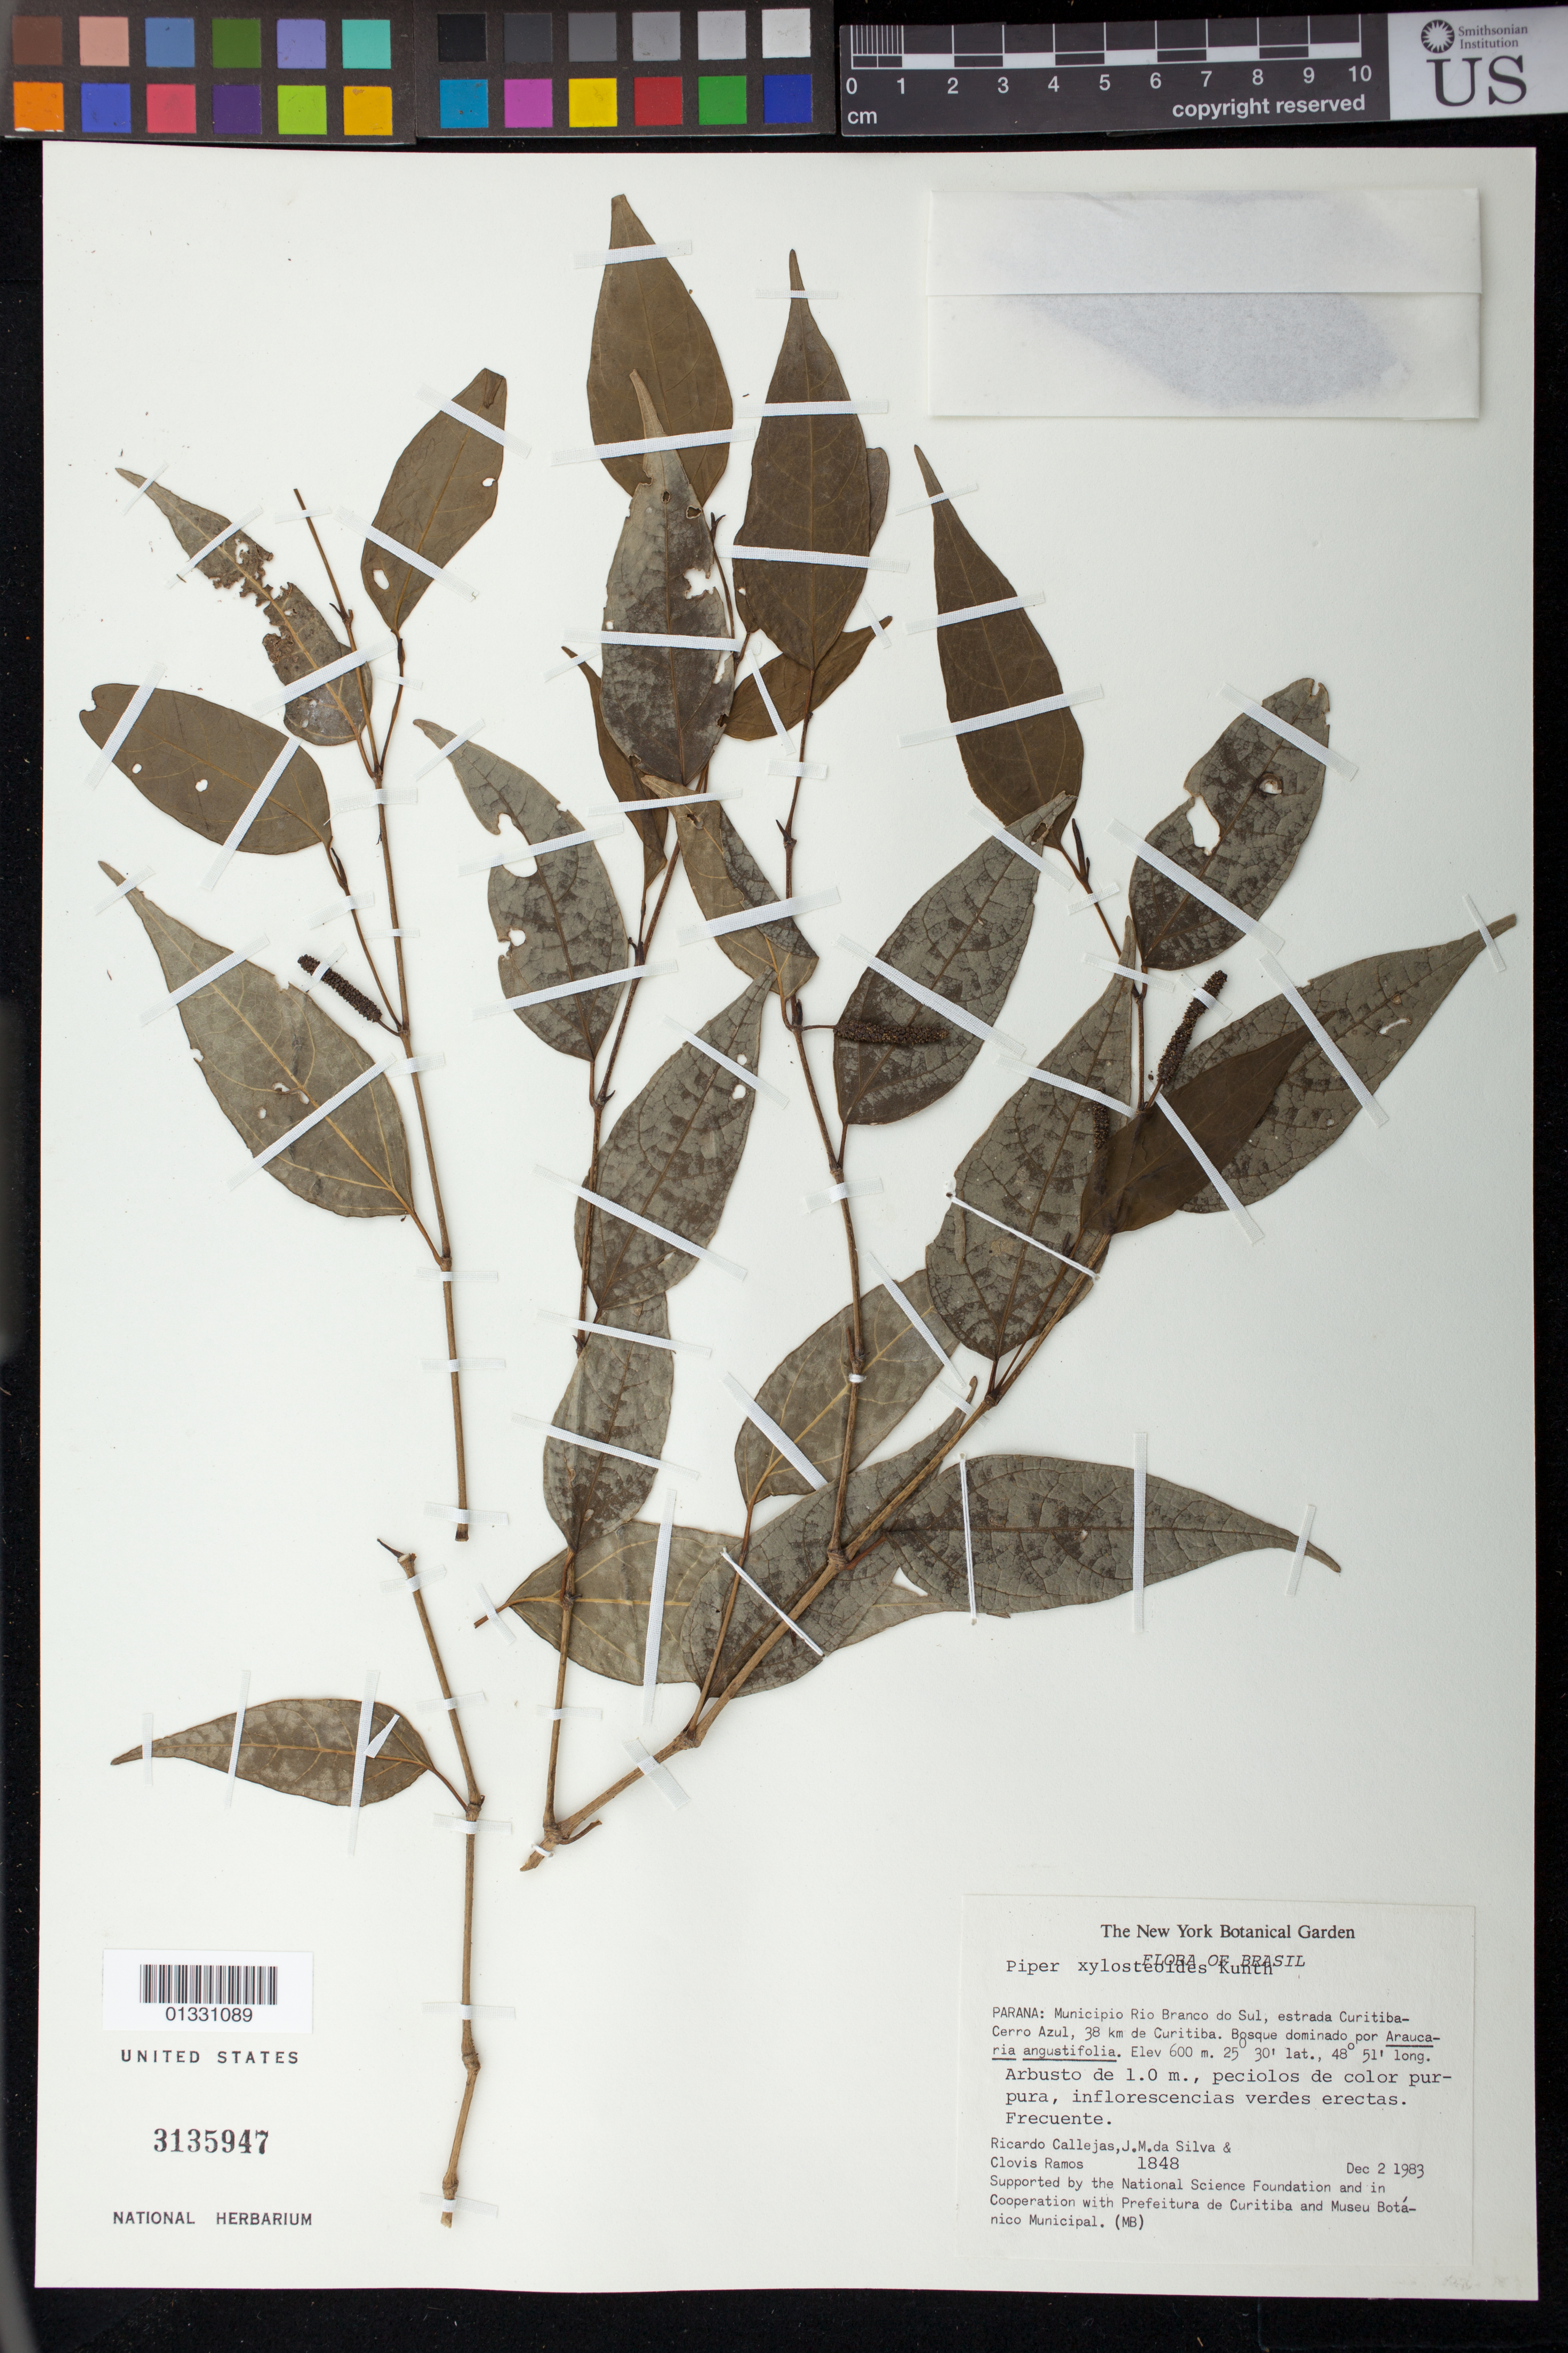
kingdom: Plantae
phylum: Tracheophyta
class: Magnoliopsida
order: Piperales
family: Piperaceae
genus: Piper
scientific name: Piper xylosteoides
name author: (Kunth) Steud.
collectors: R. Callejas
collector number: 1848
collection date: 1983-12-02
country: Brazil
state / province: Paraná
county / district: Rio Branco do Sul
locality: Estrada Curitiba-Cerro Azul, 38km de Curitiba.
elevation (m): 600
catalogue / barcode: US 3135947